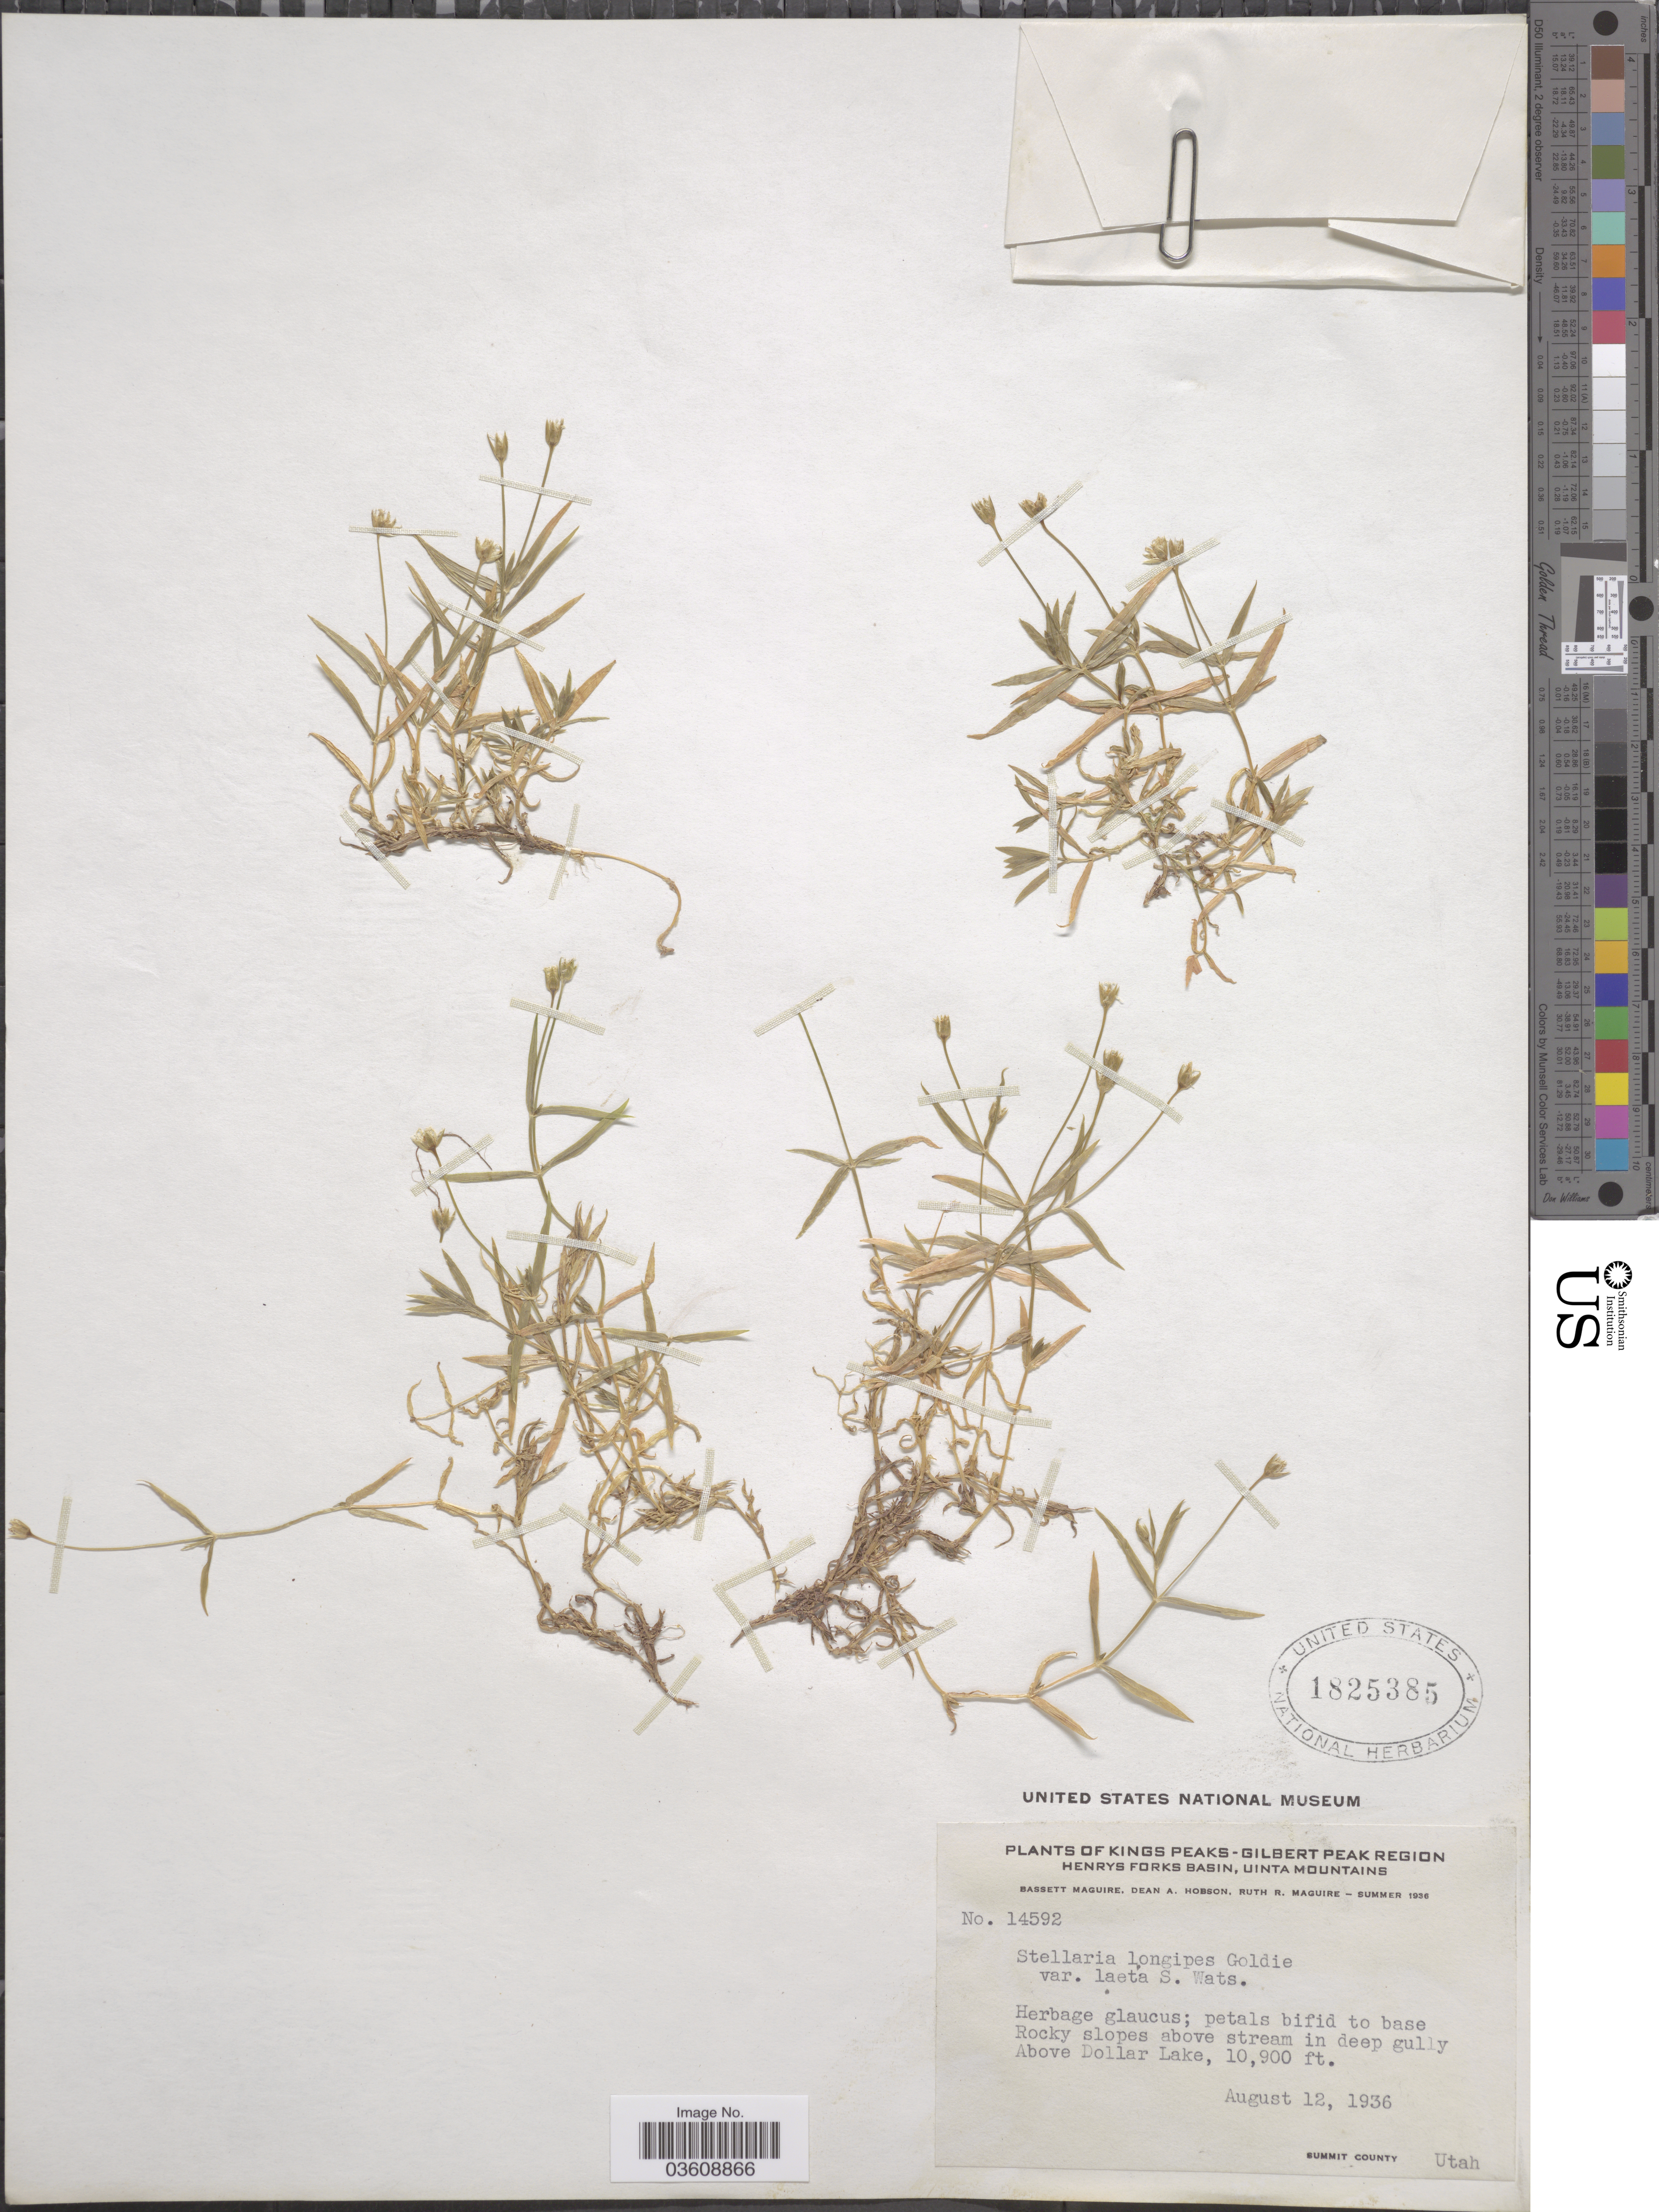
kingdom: Plantae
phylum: Tracheophyta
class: Magnoliopsida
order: Caryophyllales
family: Caryophyllaceae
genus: Stellaria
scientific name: Stellaria longipes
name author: Goldie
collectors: B. Maguire, D. Hobson & R. R. Maguire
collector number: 14592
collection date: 1936-08-12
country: United States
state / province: Utah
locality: Kings Peaks - Gilbert Peak Region. Henrys Forks Basin, Uinta Mountains. Rocky slopes above stream in deep gully Above Dollar Lake. Summit County.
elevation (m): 3322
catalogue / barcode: US 1825385